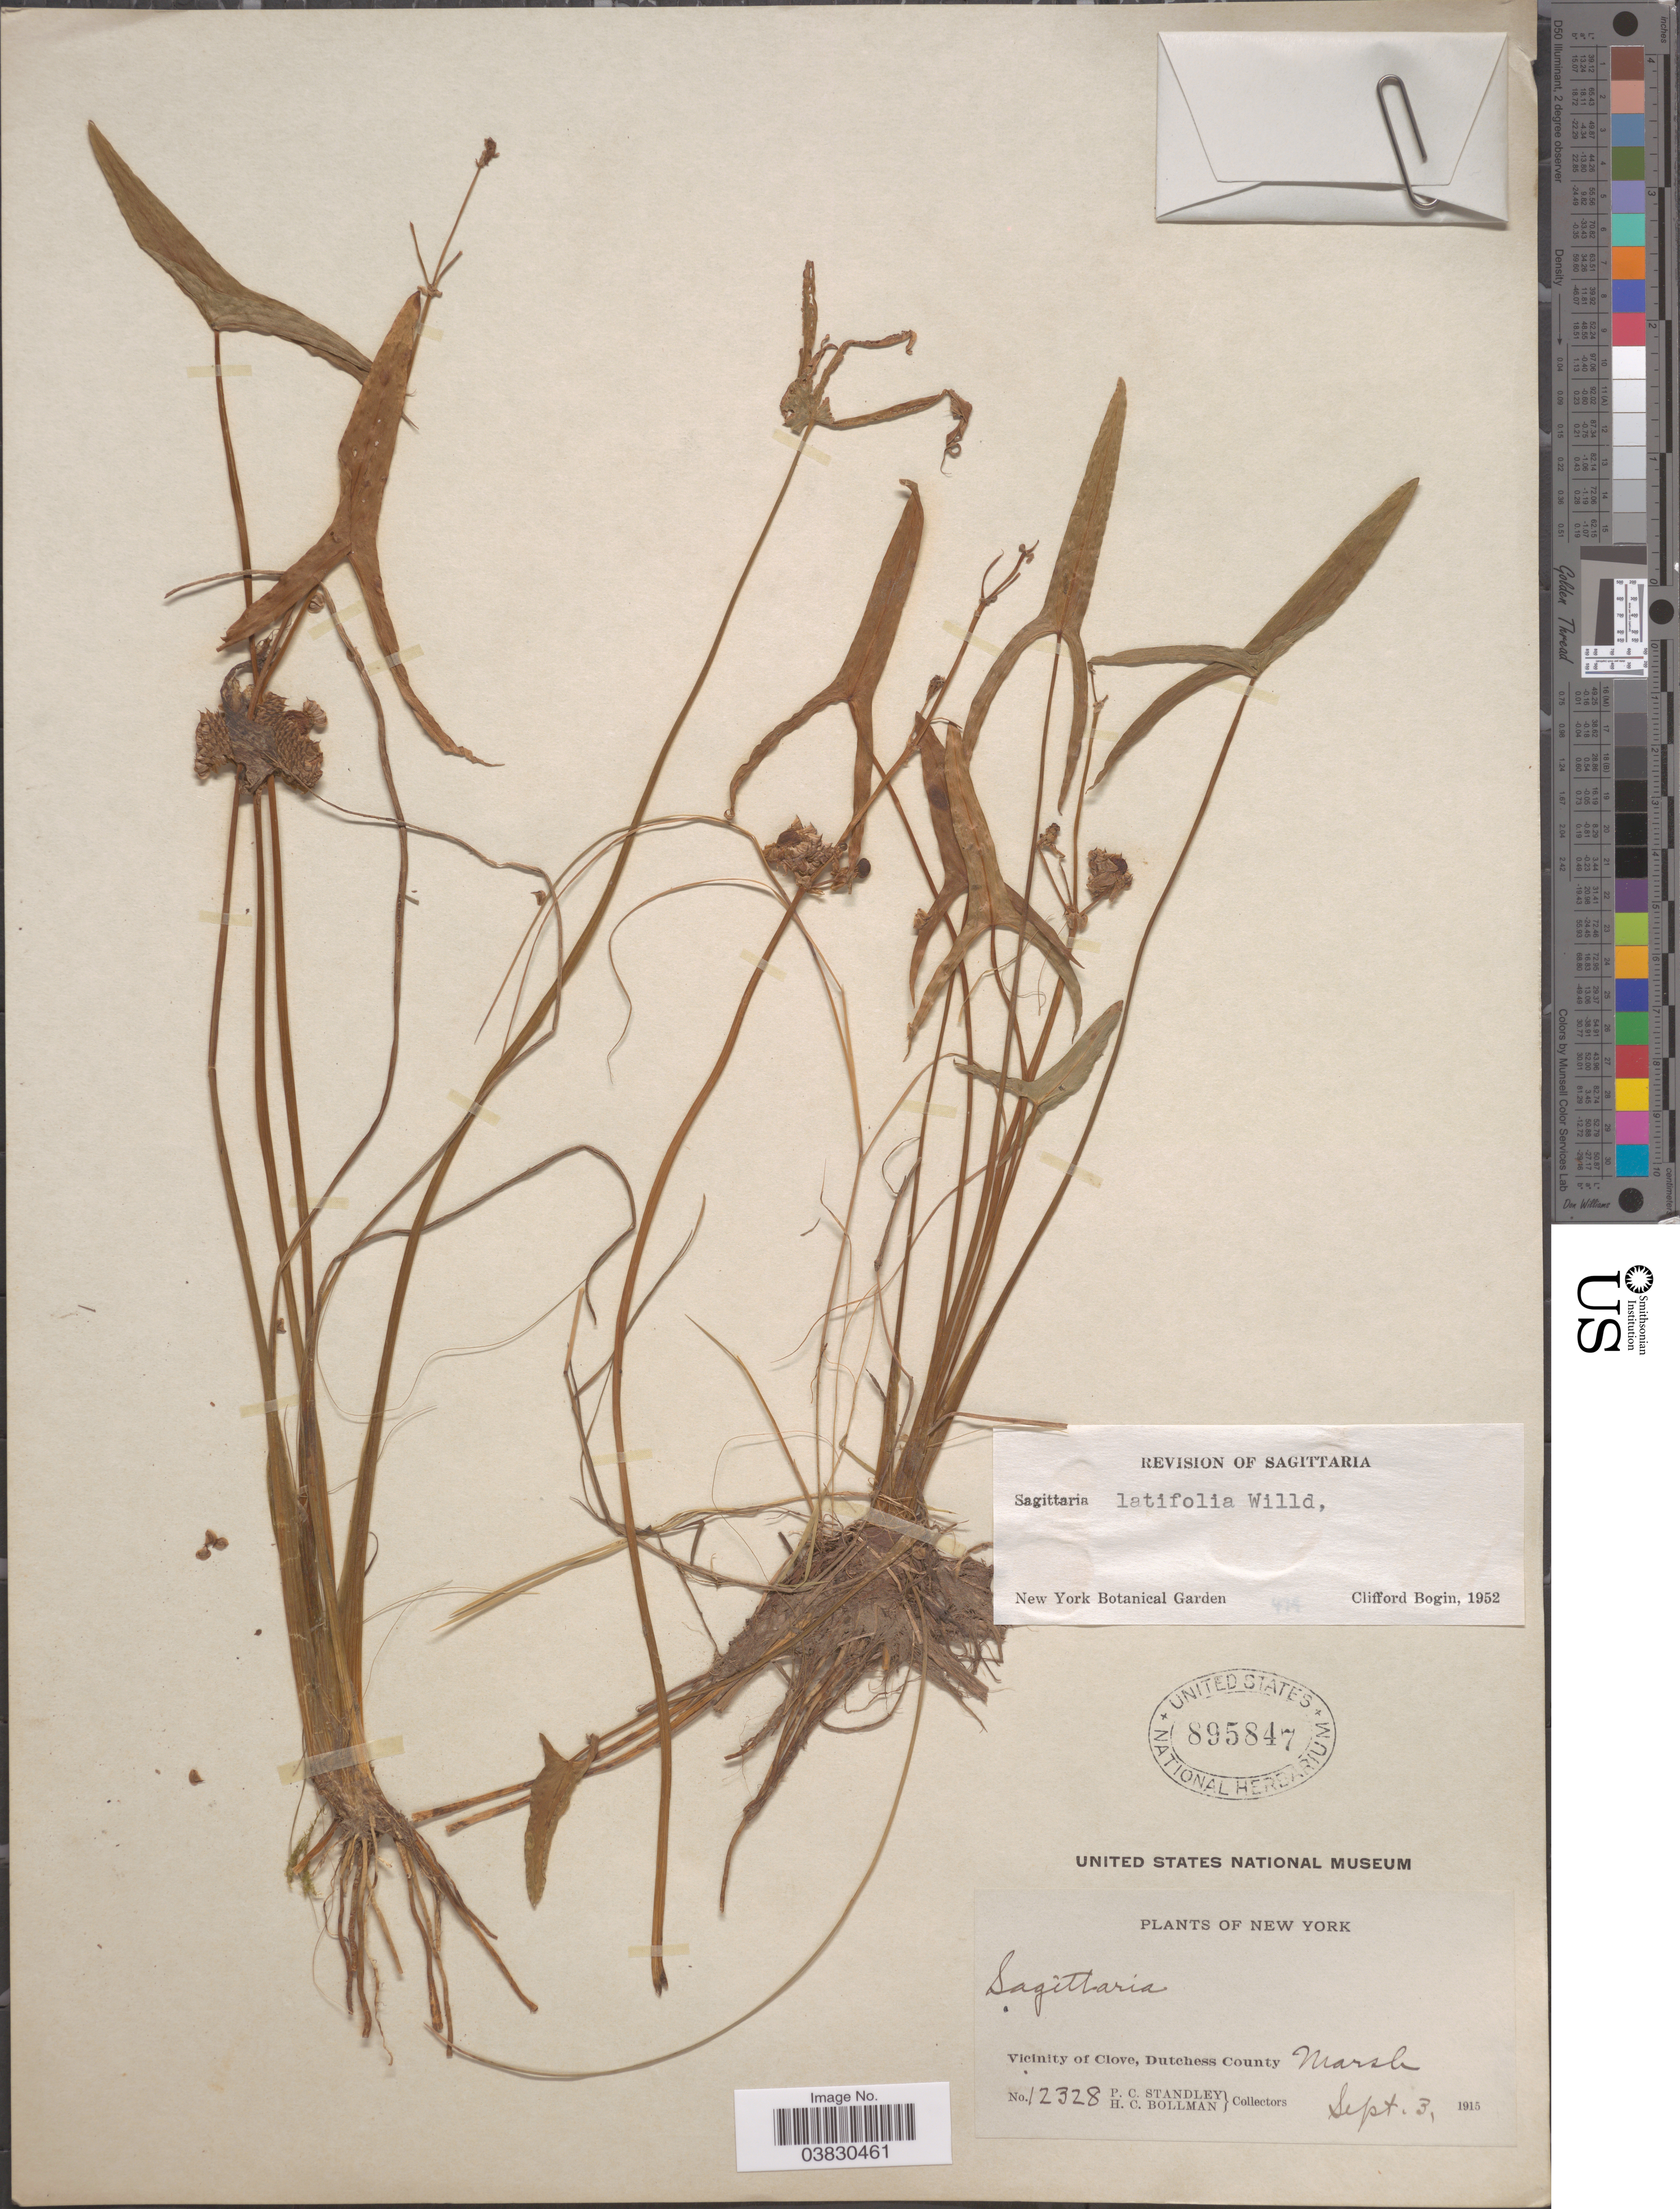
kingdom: Plantae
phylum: Tracheophyta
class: Liliopsida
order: Alismatales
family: Alismataceae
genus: Sagittaria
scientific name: Sagittaria latifolia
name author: Willd.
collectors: P. C. Standley & H. C. Bollman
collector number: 12328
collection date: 1915-09-03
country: United States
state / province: New York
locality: Vicinity of Clove, Dutchess County.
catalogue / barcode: US 895847